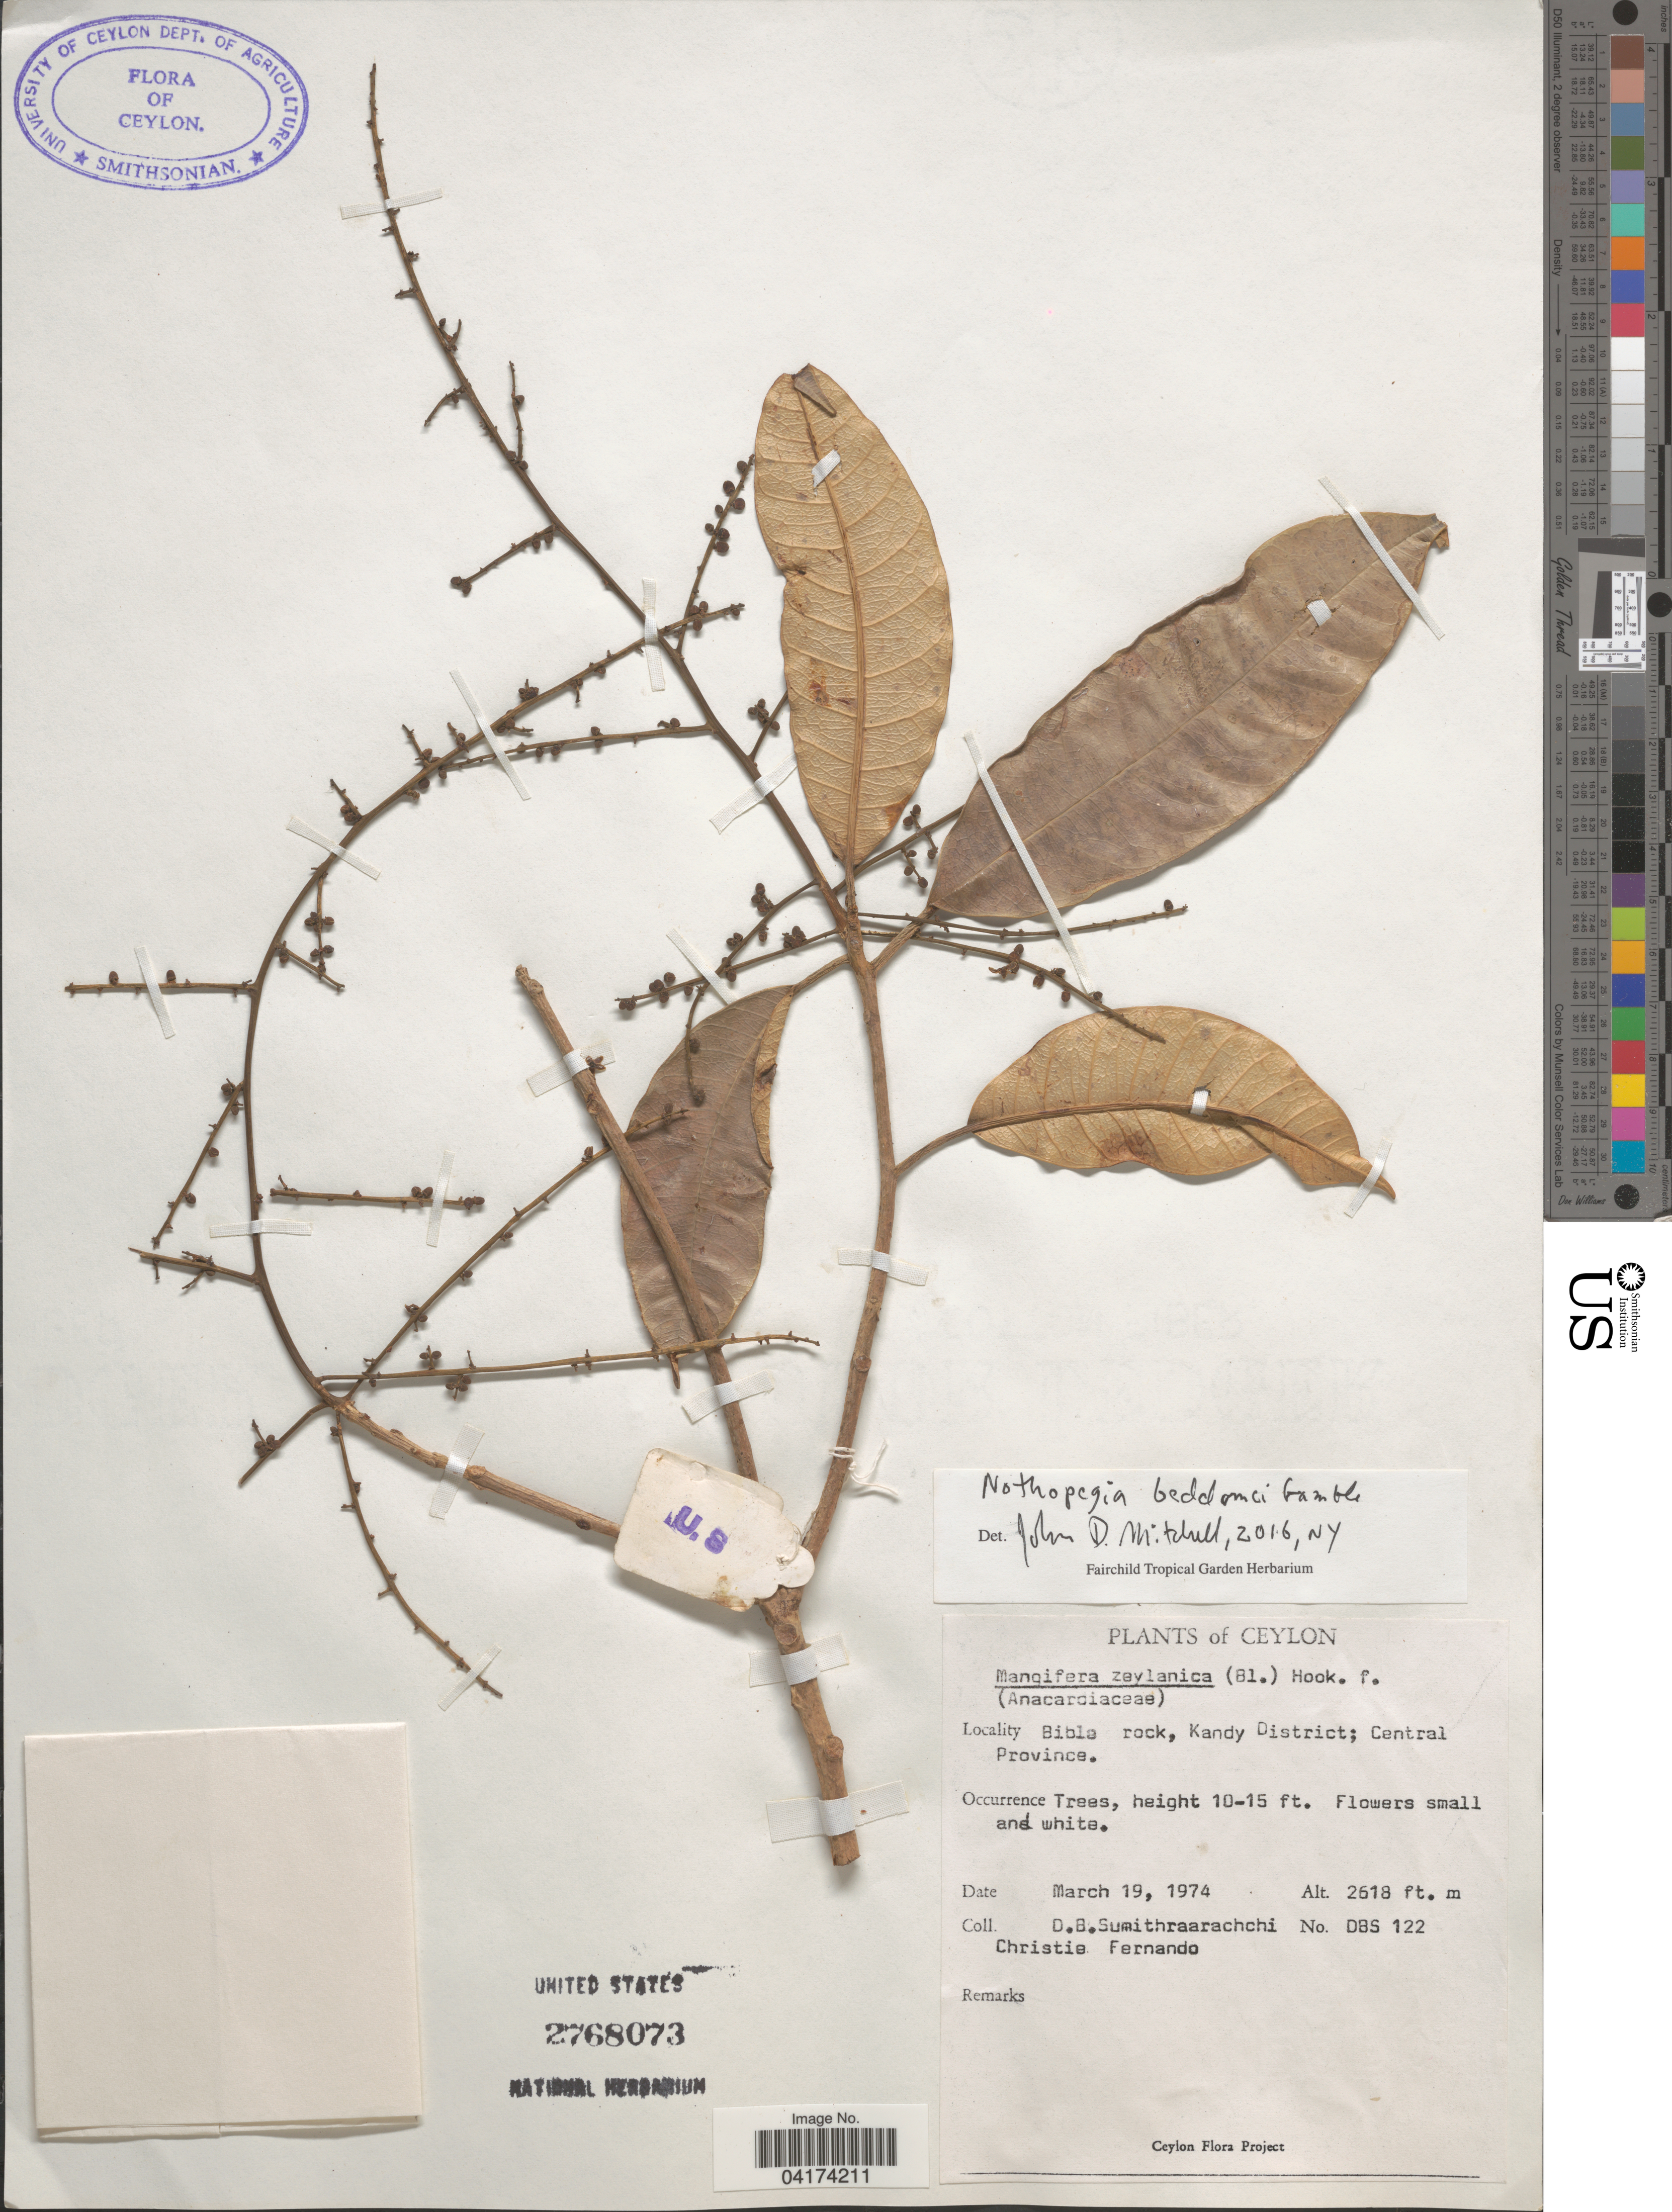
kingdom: Plantae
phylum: Tracheophyta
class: Magnoliopsida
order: Sapindales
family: Anacardiaceae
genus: Nothopegia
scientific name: Nothopegia beddomei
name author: Gamble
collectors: D. B. Sumithraarachchi & C. Fernando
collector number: DBS 122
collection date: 1974-03-19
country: Sri Lanka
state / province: Central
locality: Ceylon. Bible rock, Kandy District.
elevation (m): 798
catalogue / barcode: US 2768073